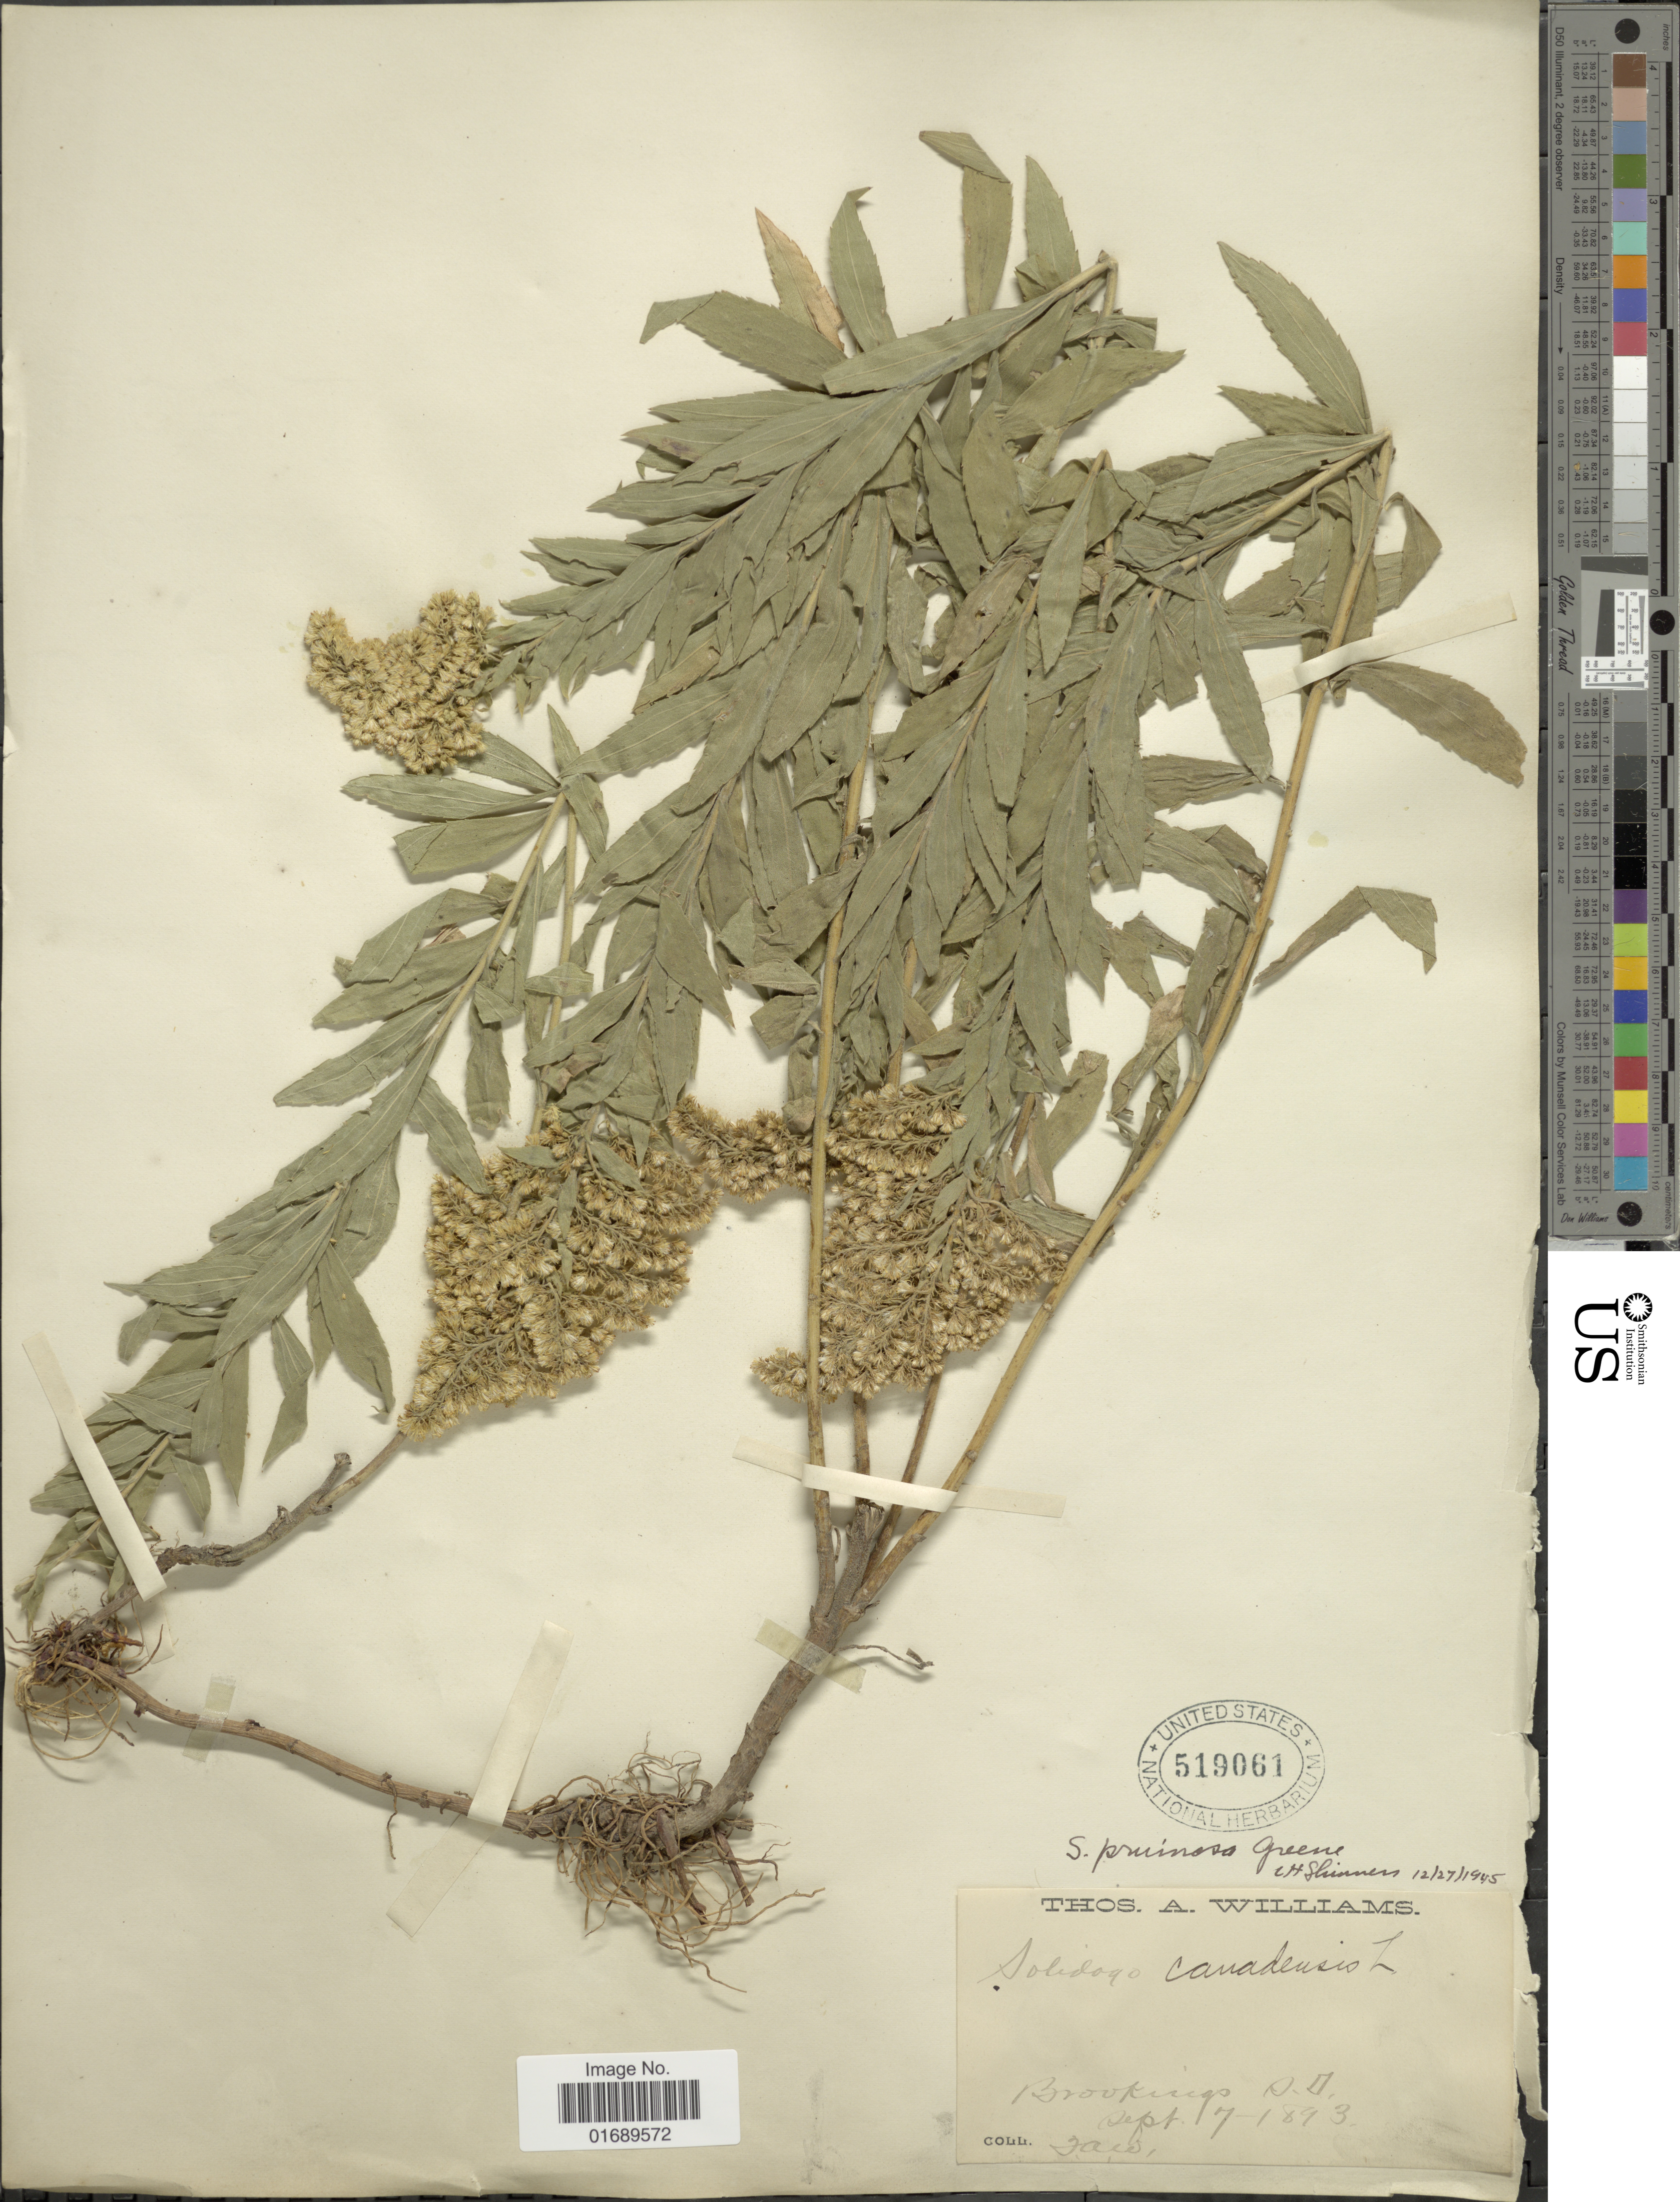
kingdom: Plantae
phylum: Tracheophyta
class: Magnoliopsida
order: Asterales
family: Asteraceae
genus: Solidago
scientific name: Solidago pruinosa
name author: Greene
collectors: T. A. Williams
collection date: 1893-09-07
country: United States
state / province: South Dakota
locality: Brookings.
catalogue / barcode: US 519061